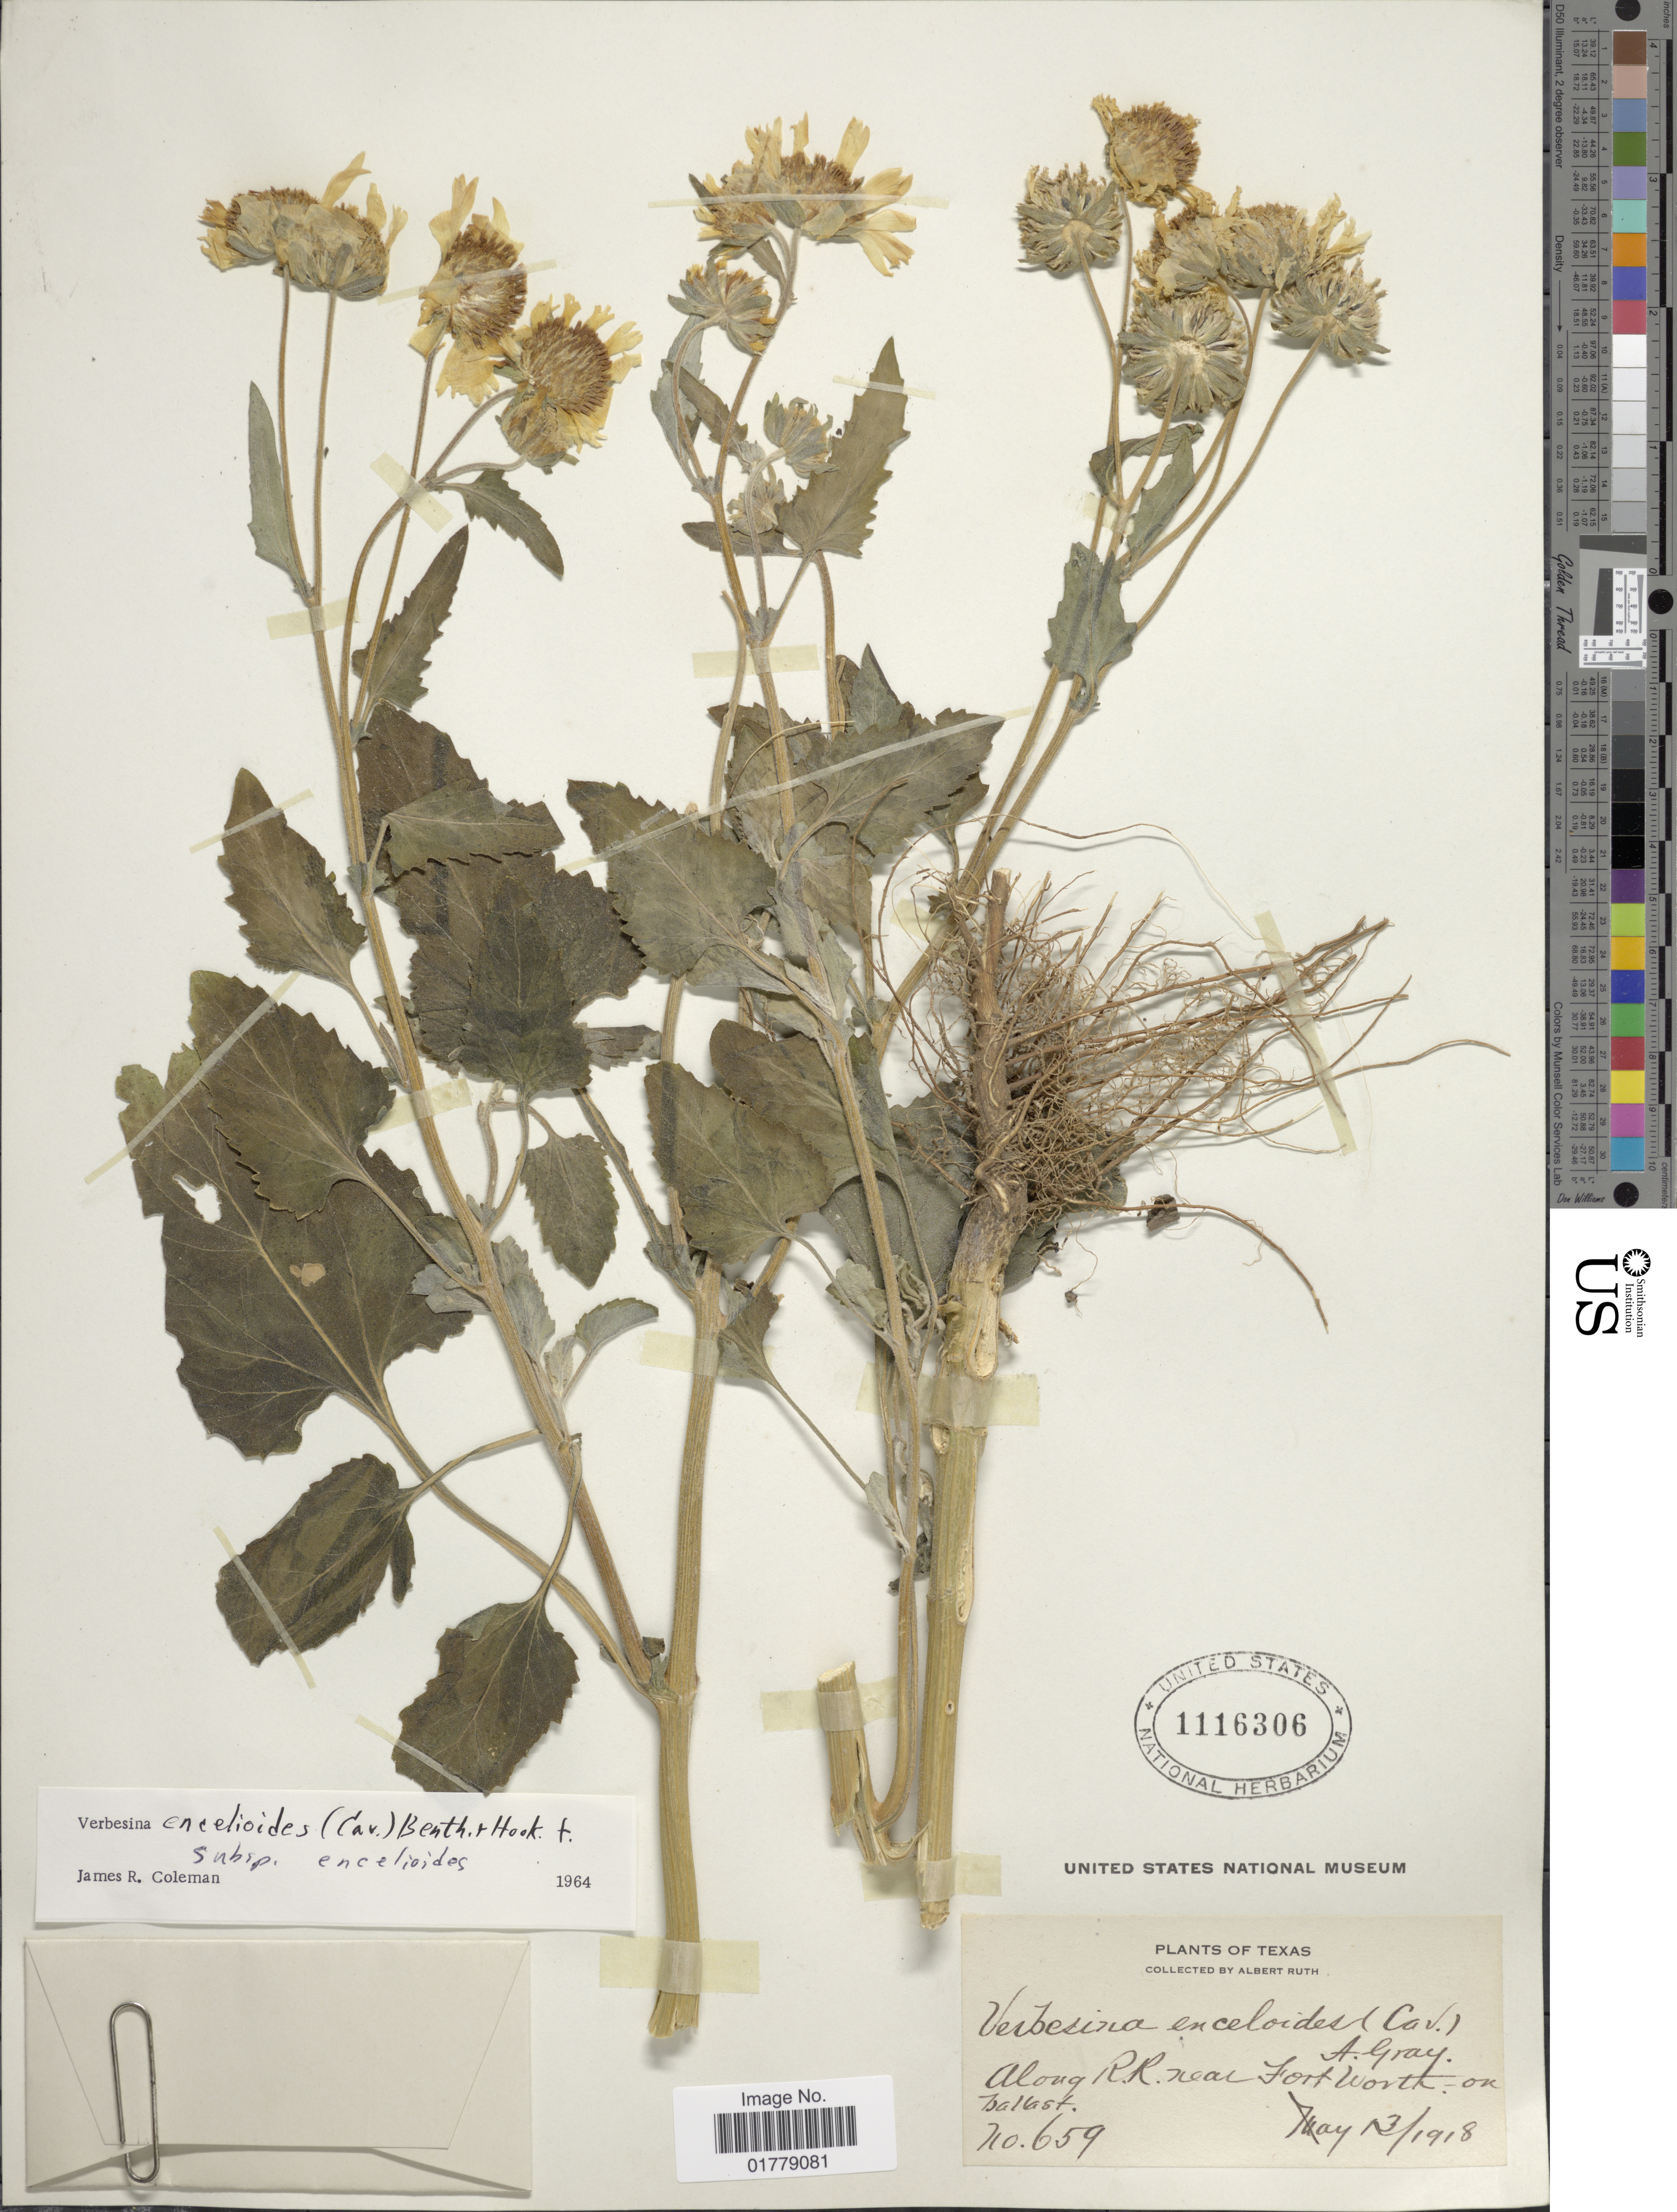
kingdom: Plantae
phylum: Tracheophyta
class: Magnoliopsida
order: Asterales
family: Asteraceae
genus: Verbesina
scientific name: Verbesina encelioides subsp. encelioides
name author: (Cav.) Benth. & Hook.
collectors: A. Ruth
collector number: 659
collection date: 1918-05-13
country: United States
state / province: Texas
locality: Along R.R. near Fort Worth.- on ballast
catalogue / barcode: US 1116306